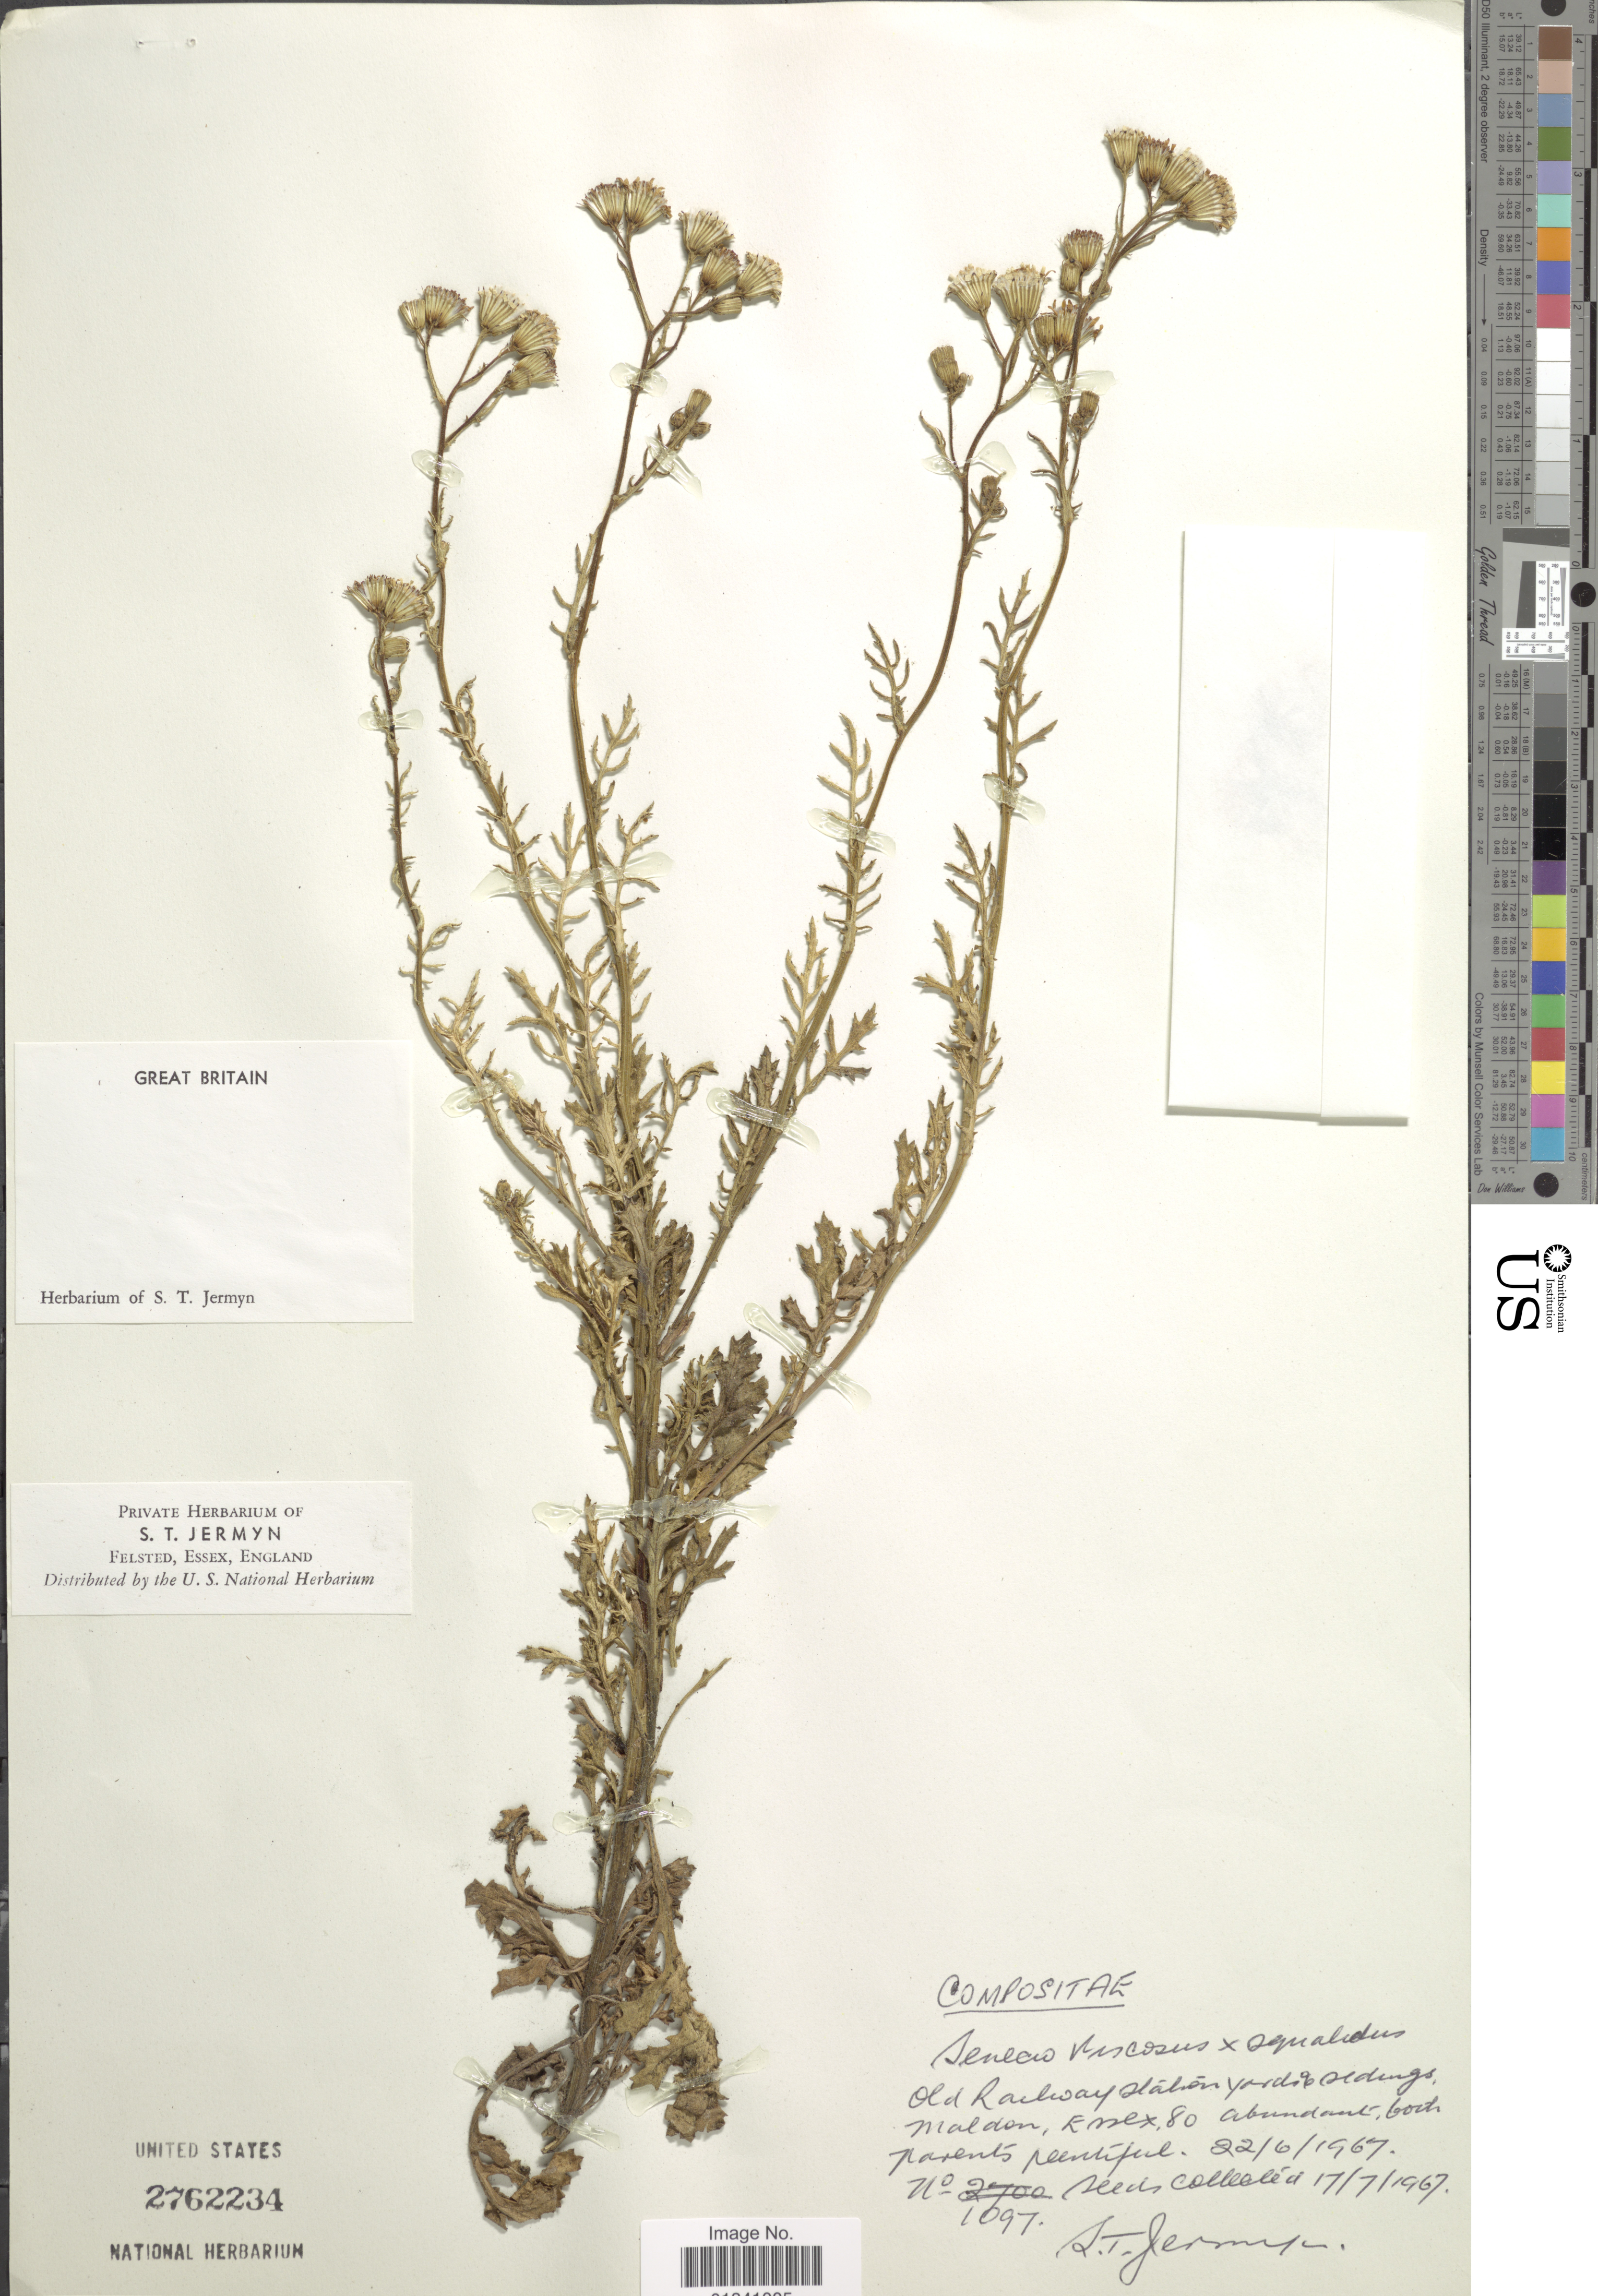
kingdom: Plantae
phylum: Tracheophyta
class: Magnoliopsida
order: Asterales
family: Asteraceae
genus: Senecio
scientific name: Senecio viscosus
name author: L.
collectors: S. Jermyn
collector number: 1097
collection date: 1967-06-22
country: United Kingdom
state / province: England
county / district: Essex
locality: Old Railway Station yards & sidings, Maldon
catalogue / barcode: US 2762234